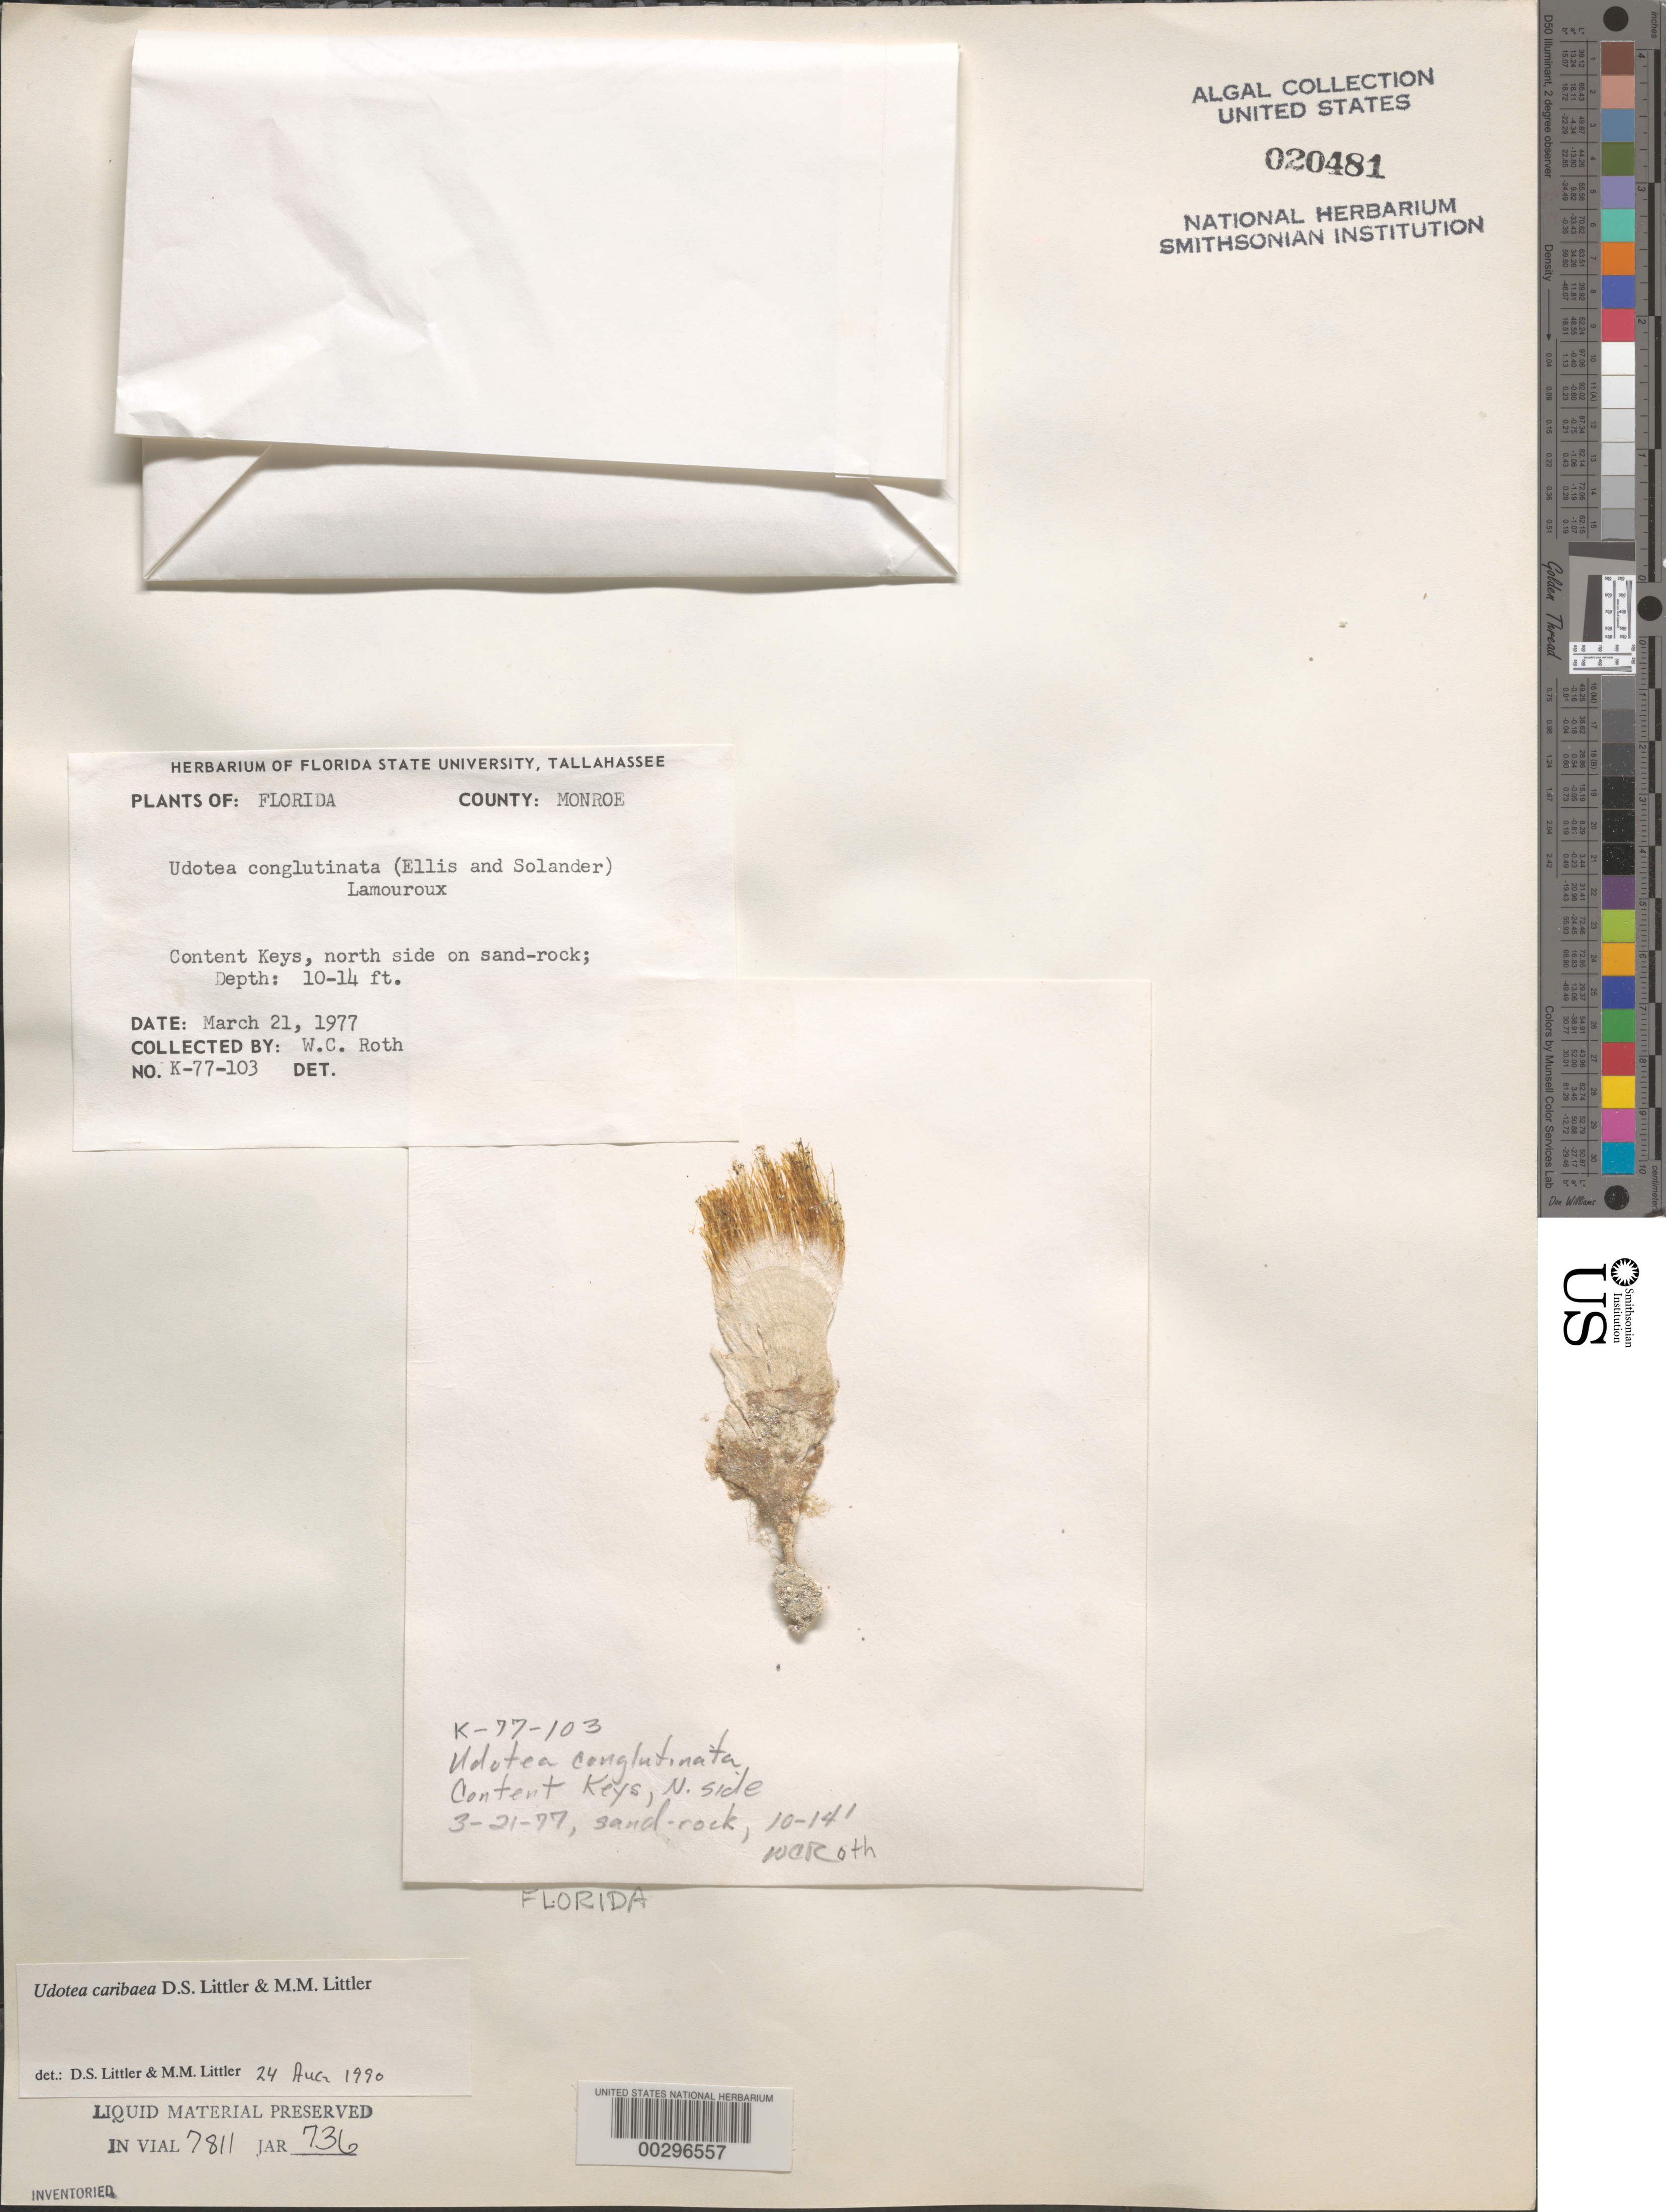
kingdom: Plantae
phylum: Chlorophyta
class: Ulvophyceae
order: Bryopsidales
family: Udoteaceae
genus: Udotea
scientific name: Udotea caribaea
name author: D.S. Littler & Littler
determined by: Littler, D. S.; Littler, M. M.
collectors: W. C. Roth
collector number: K-77-103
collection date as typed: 21 Mar 1977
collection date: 1977-03-21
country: United States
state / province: Florida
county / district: Monroe County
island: Content Keys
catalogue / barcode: US 20481